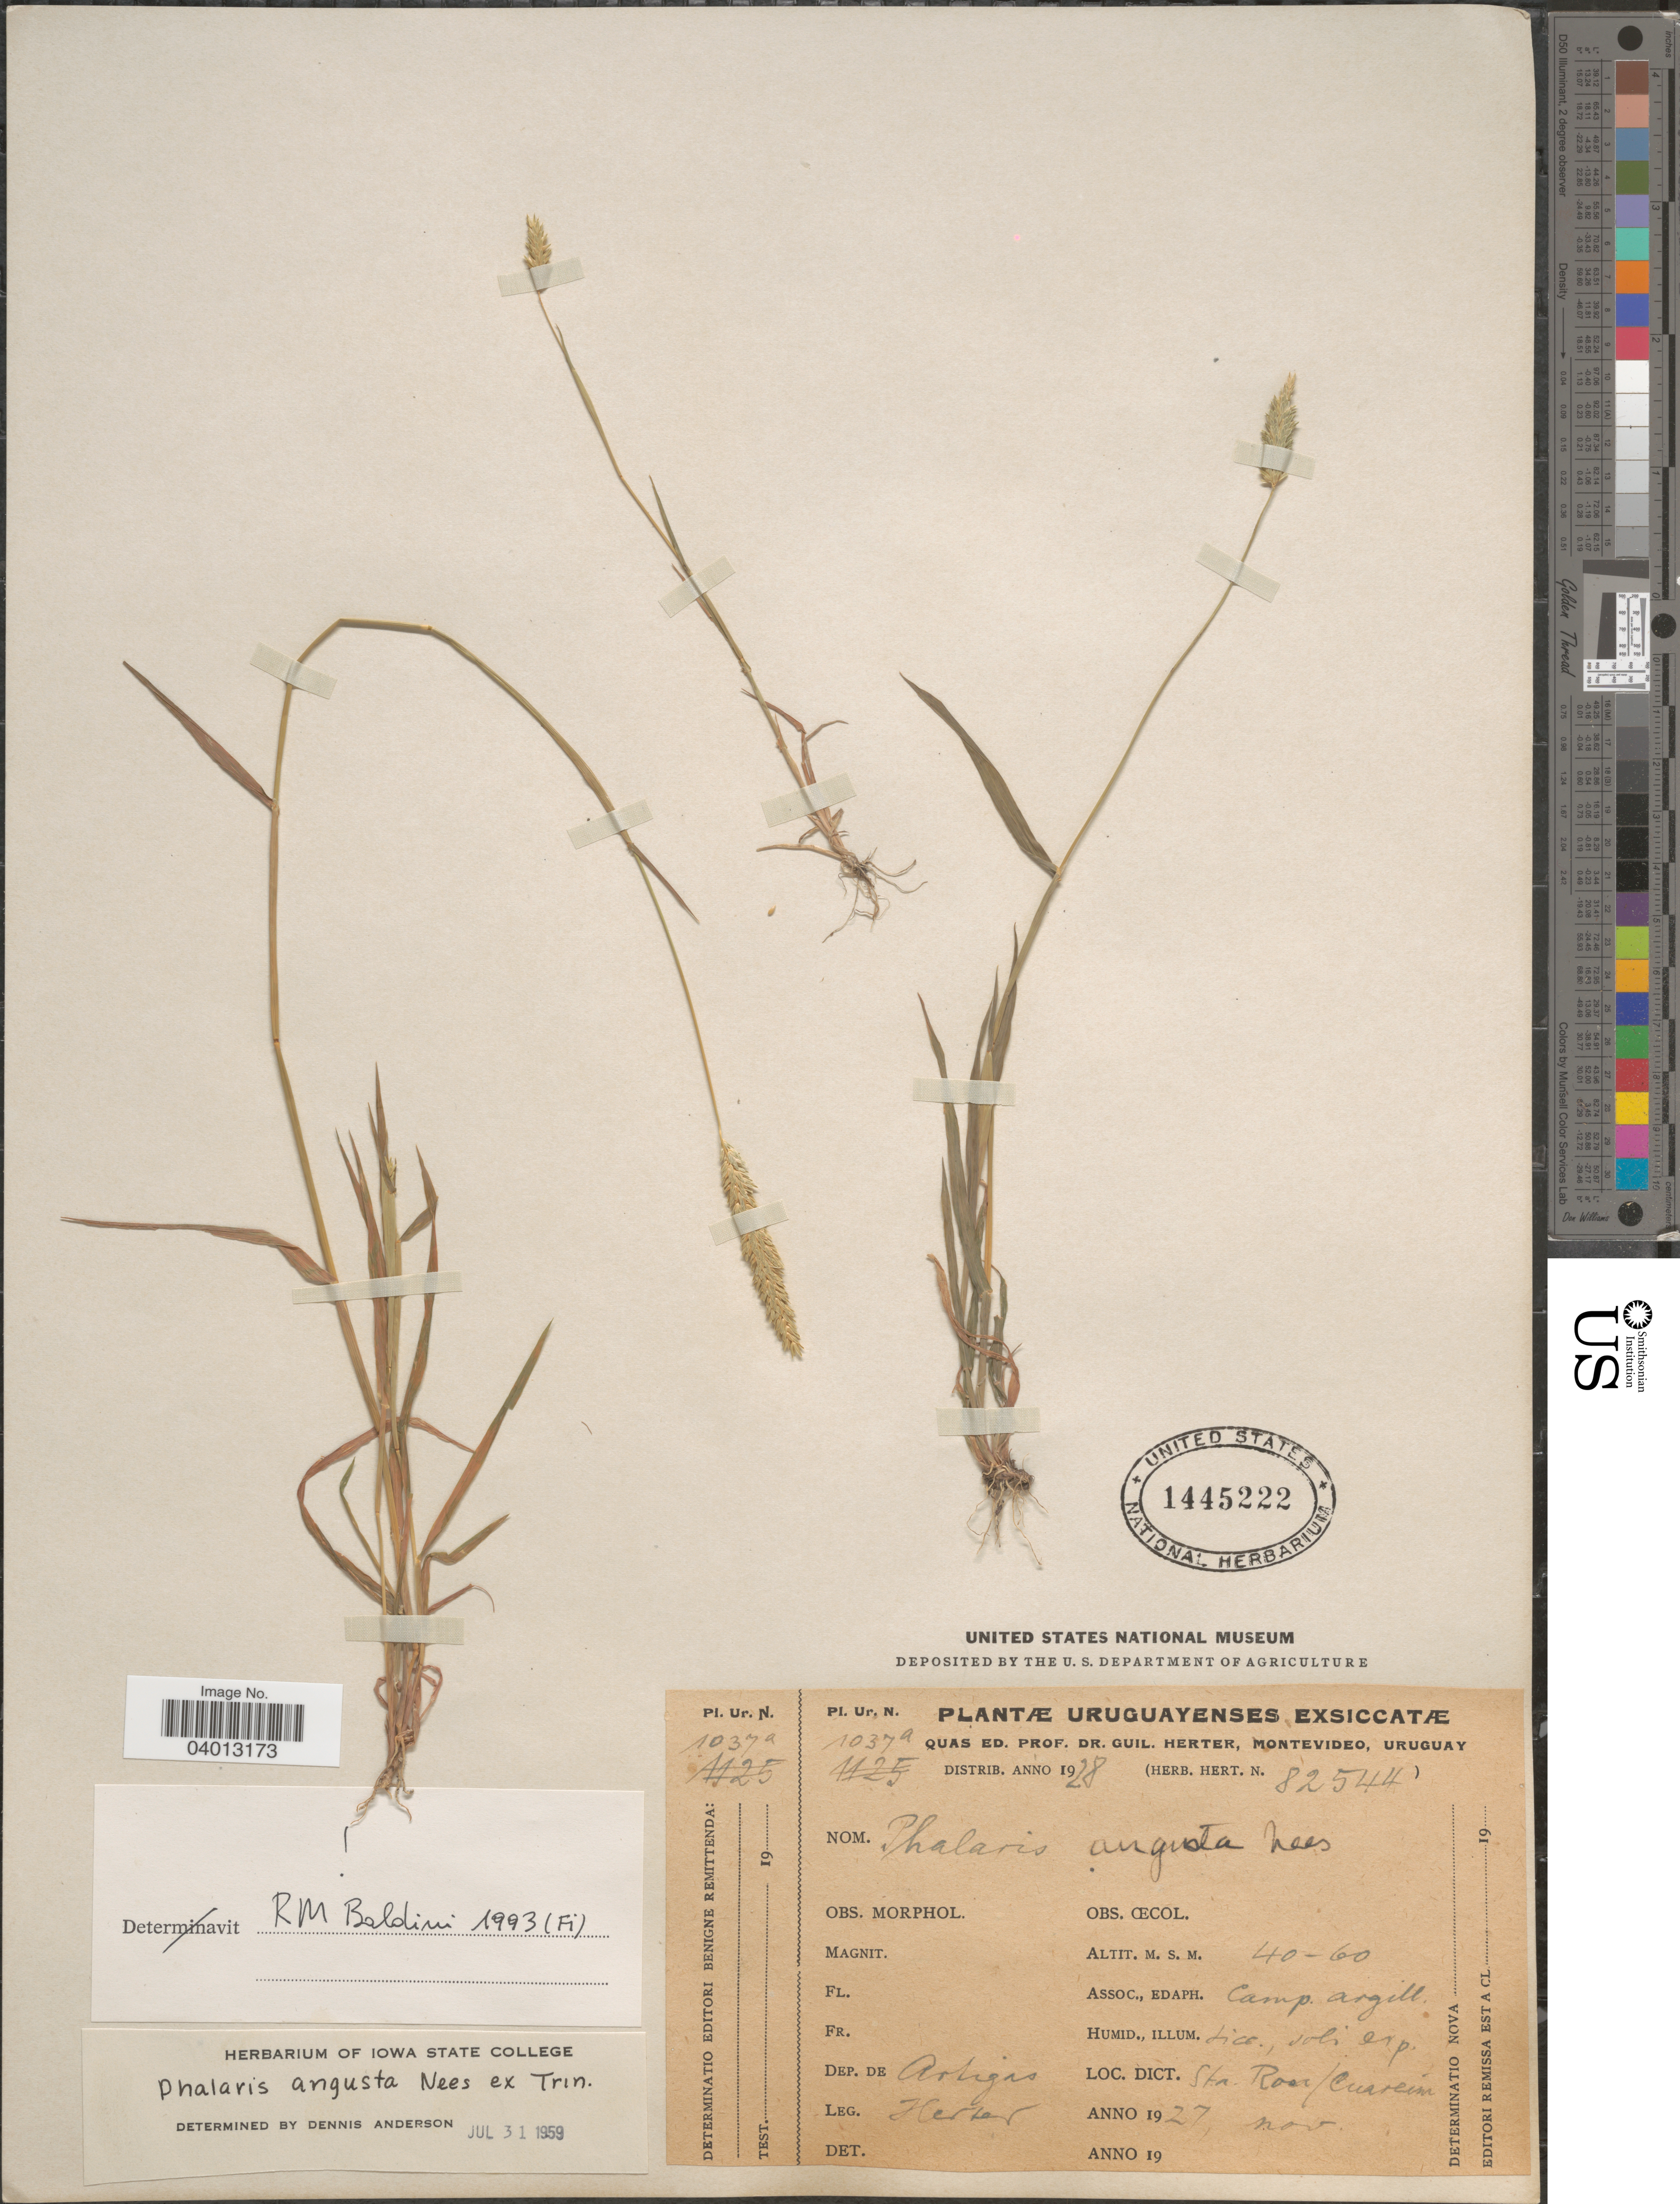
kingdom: Plantae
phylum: Tracheophyta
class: Liliopsida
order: Poales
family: Poaceae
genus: Phalaris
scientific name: Phalaris angusta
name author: Nees ex Trin.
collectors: G. Herter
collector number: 1037a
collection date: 1927-11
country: Uruguay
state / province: Artigas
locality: Dep. de Artigas. Camp argill. Dict. Sta. Rosa/ Cuareim.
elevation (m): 40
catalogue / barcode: US 1445222